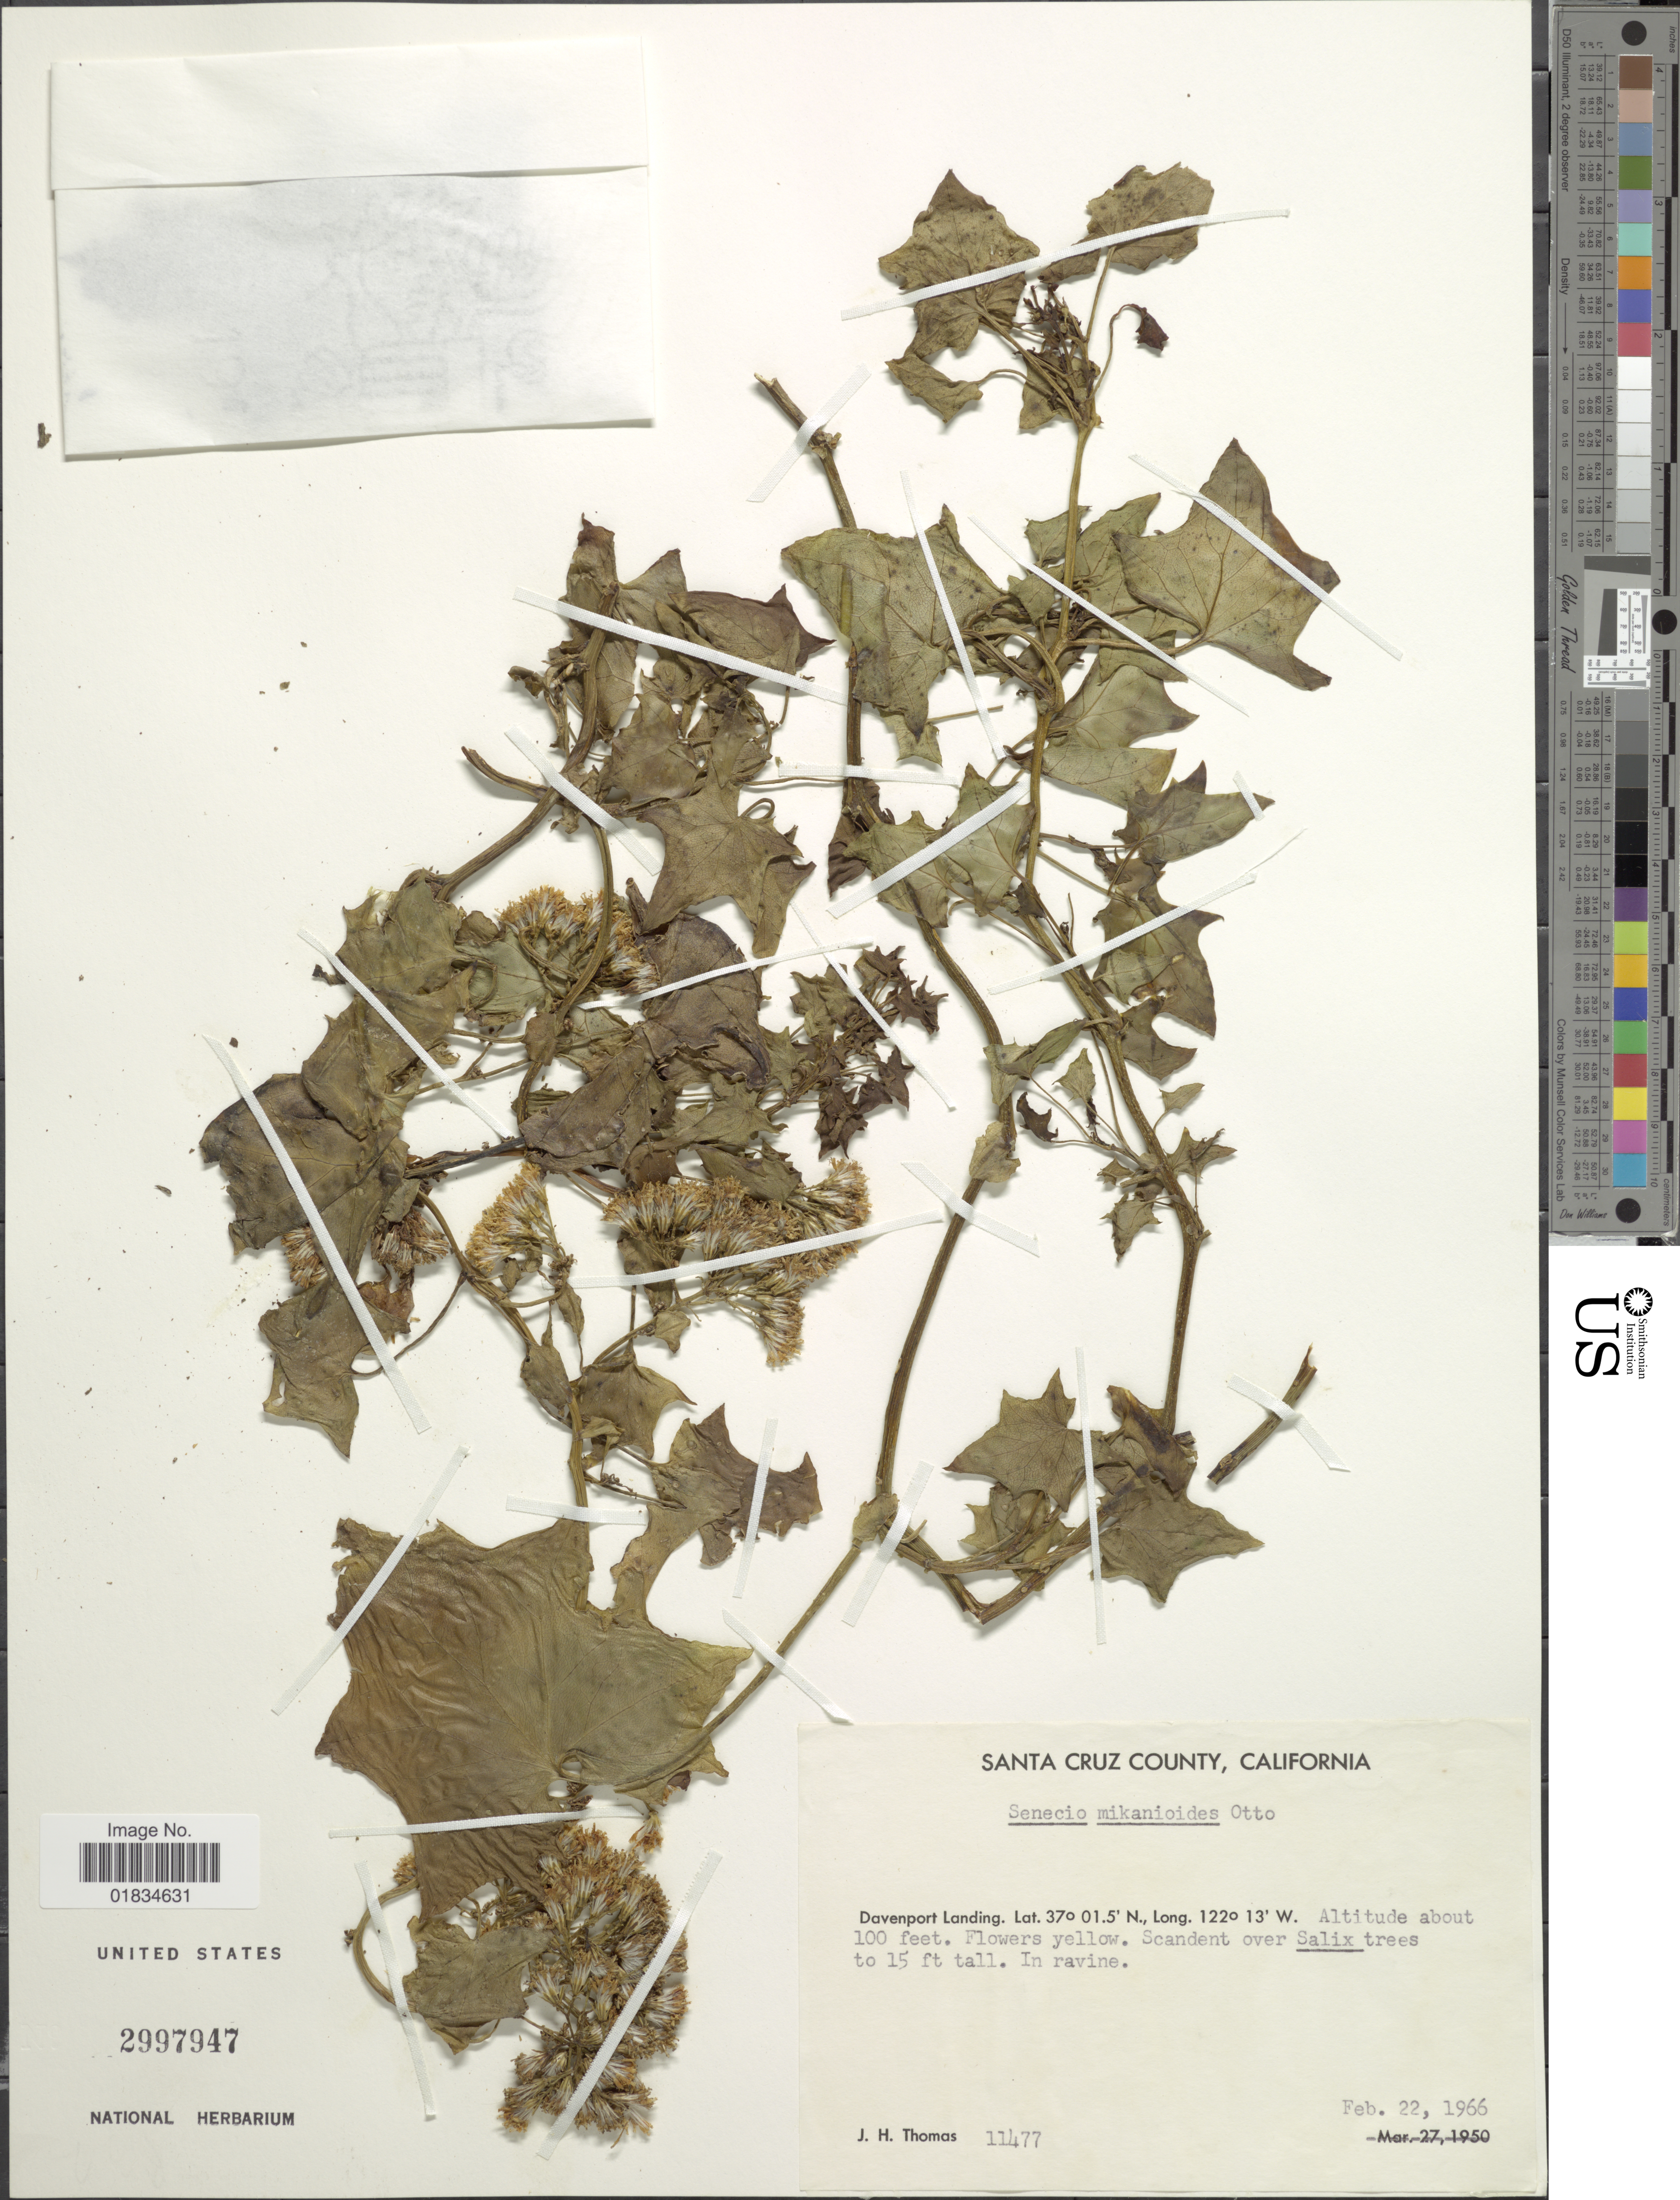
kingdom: Plantae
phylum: Tracheophyta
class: Magnoliopsida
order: Asterales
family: Asteraceae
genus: Senecio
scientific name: Senecio mikanioides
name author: Otto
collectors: J. H. Thomas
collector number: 11477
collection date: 1966-02-22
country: United States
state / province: California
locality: Anta Cruz, Davenport Landing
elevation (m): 30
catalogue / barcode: US 2997947